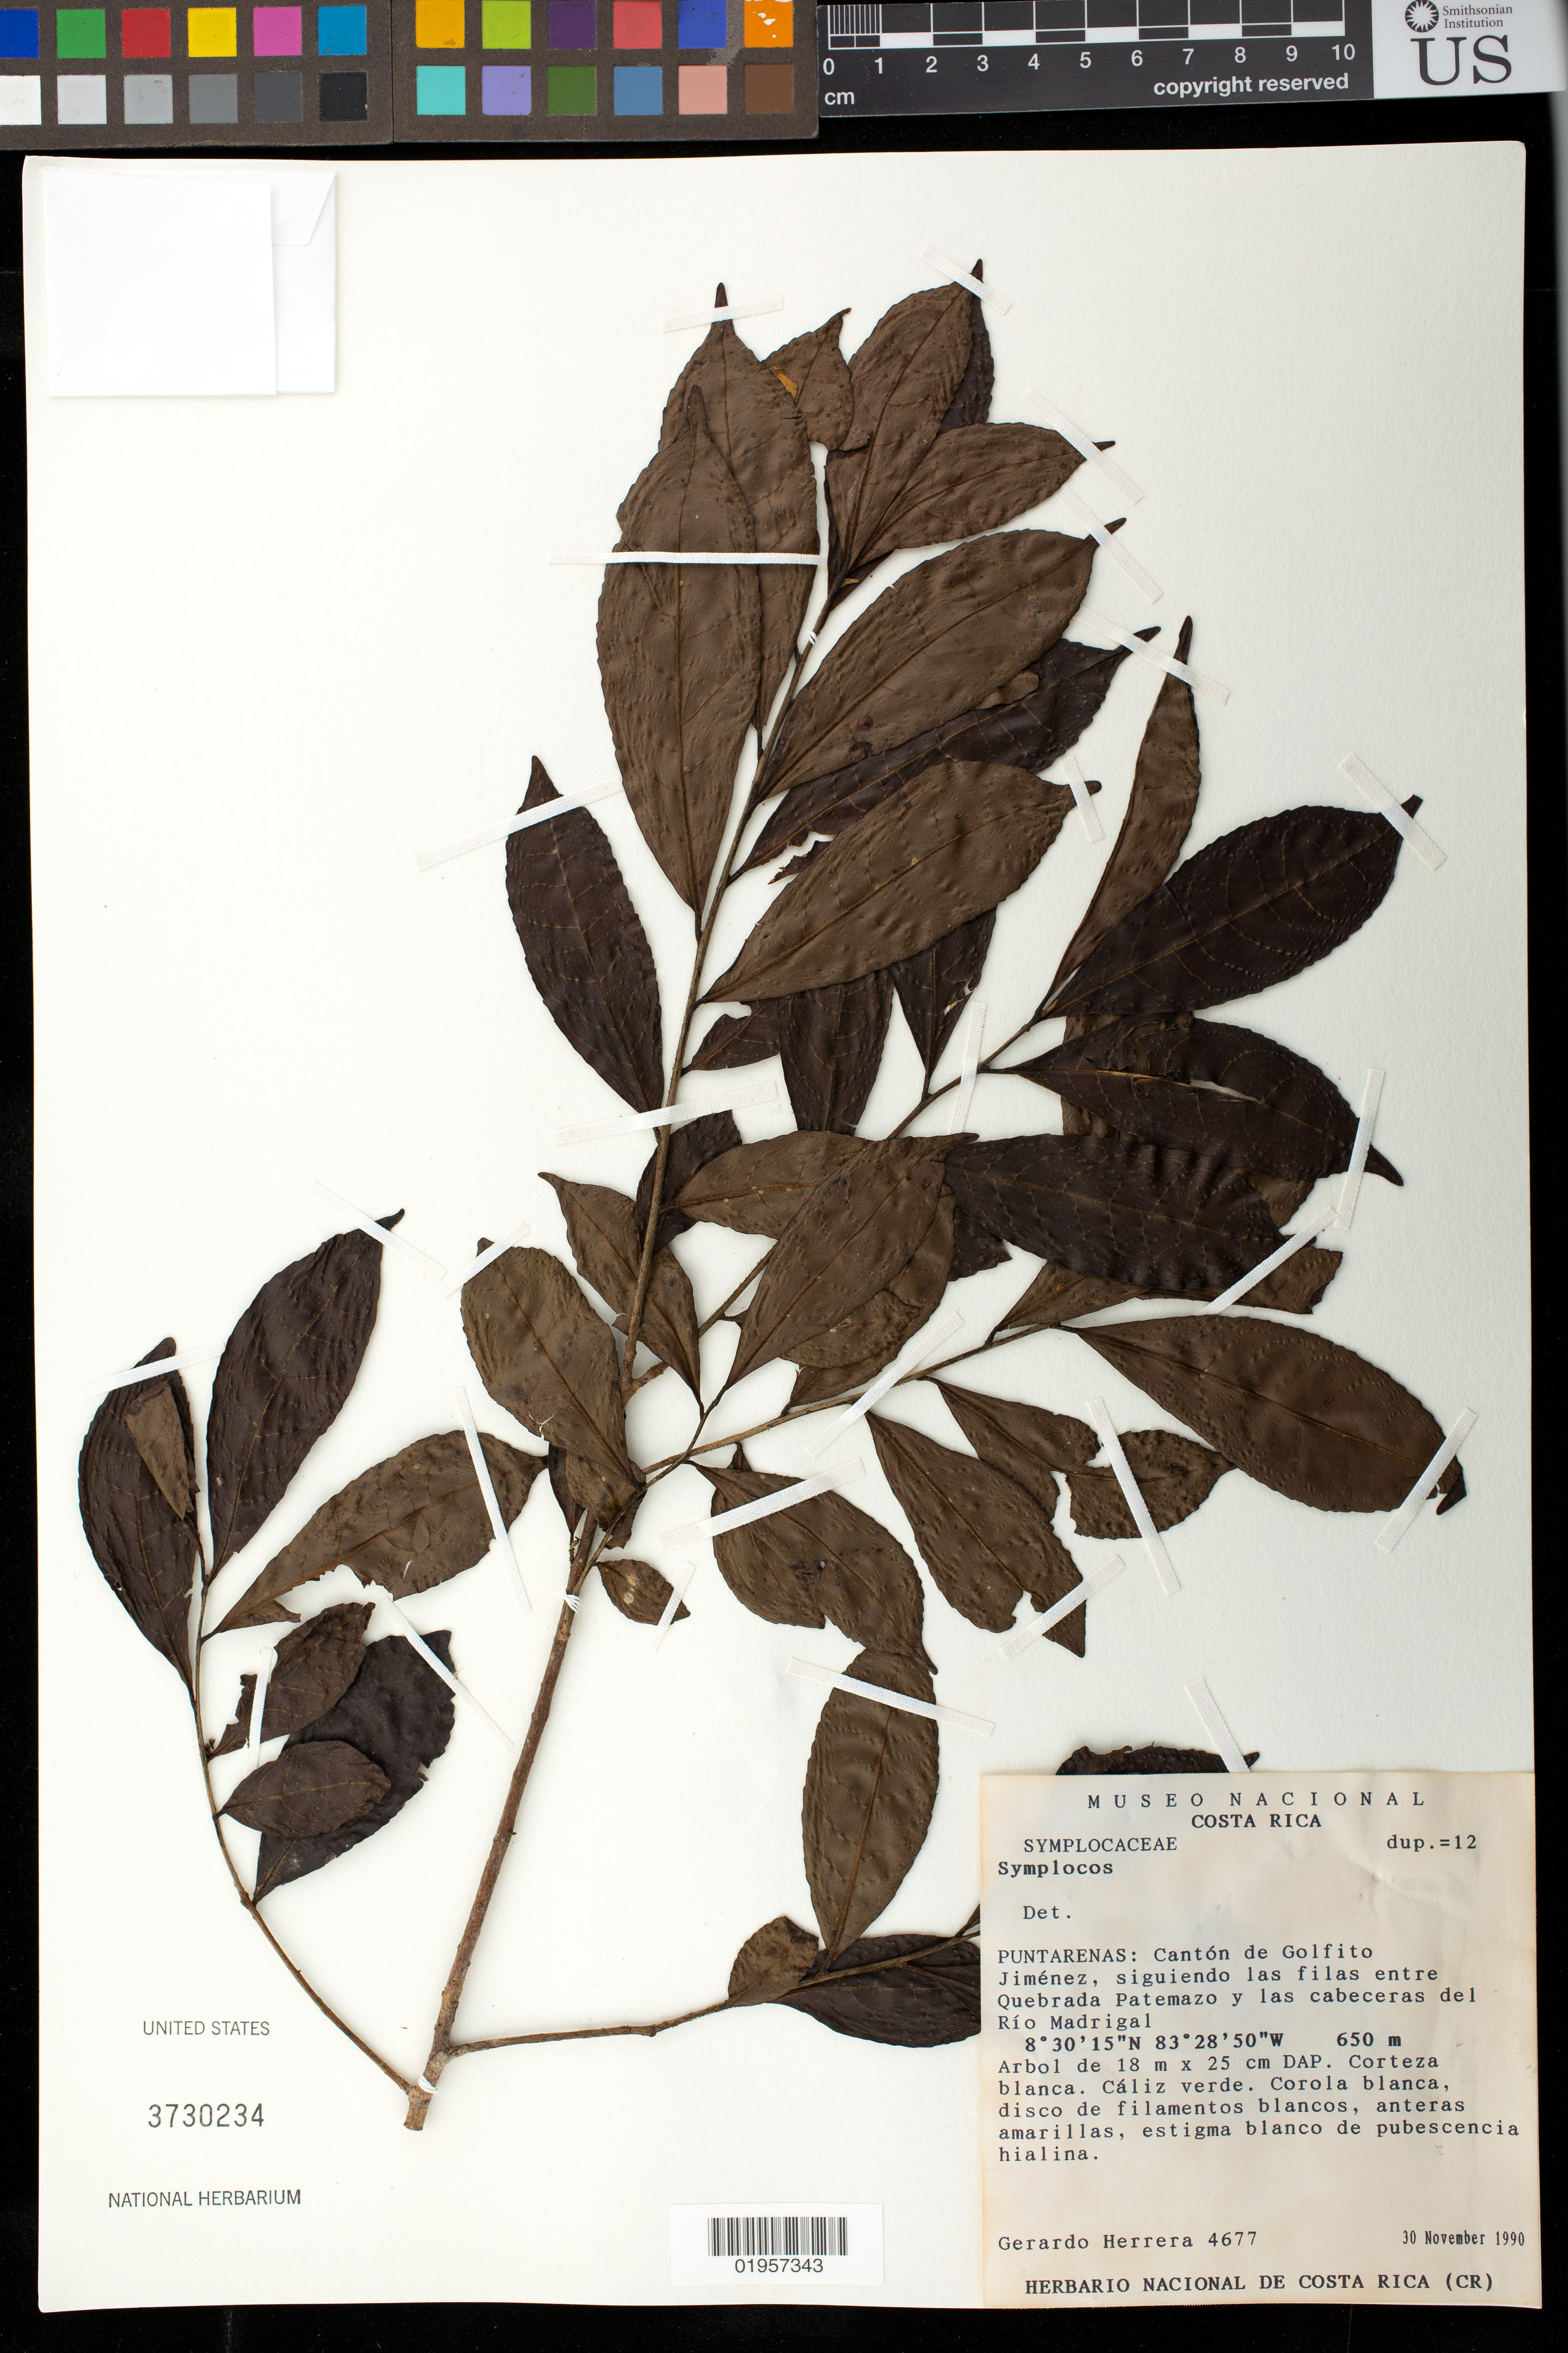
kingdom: Plantae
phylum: Tracheophyta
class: Magnoliopsida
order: Ericales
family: Symplocaceae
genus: Symplocos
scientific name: Symplocos sp.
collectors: G. Herrera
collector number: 4677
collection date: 1990-11-30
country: Costa Rica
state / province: Puntarenas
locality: Canton de Golfito Jimenez, Quebrada Patemazo y las cabeceras del Rio Madrigal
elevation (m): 650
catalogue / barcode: US 3730234